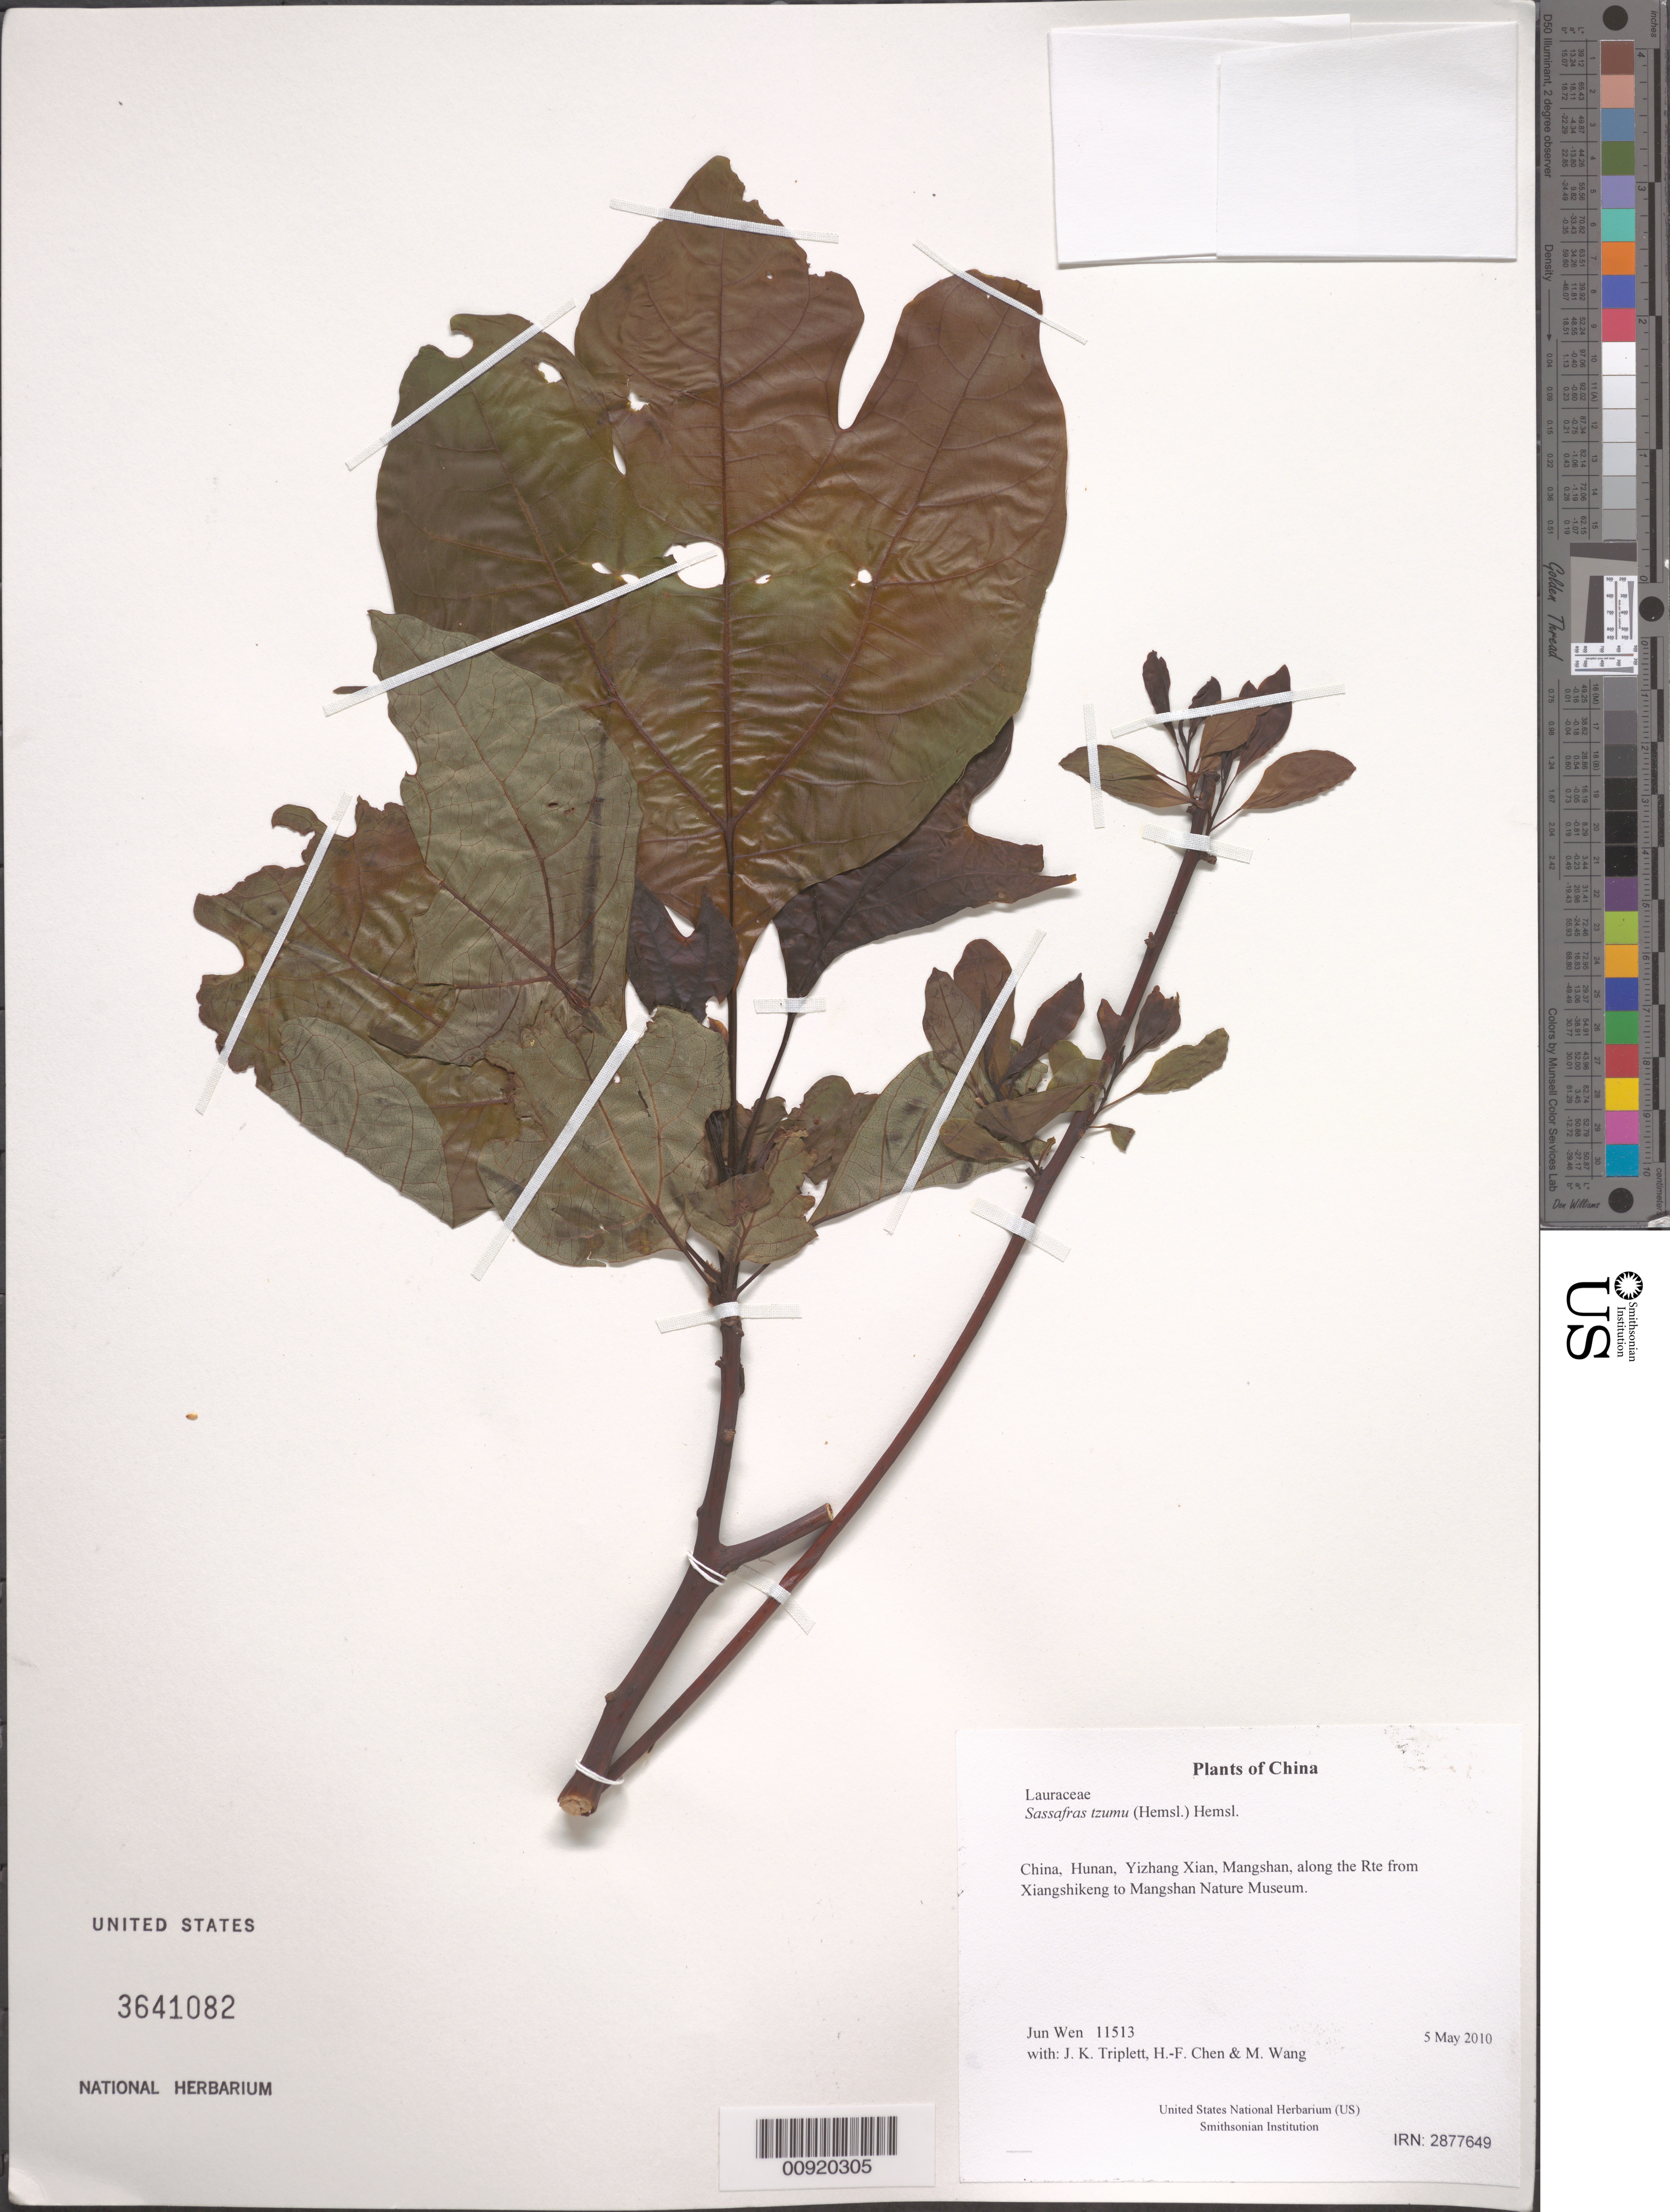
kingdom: Plantae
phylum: Tracheophyta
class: Magnoliopsida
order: Laurales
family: Lauraceae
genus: Sassafras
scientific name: Sassafras tzumu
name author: (Hemsl.) Hemsl.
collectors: J. Wen, J. K. Triplett, H.-F. Chen & M. Wang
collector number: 11513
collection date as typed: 5 May 2010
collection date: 2010-05-05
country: China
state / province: Hunan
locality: Yizhang Xian, Mangshan, along the Rte from Xiangshikeng to Mangshan Nature Museum.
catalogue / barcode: US 3641082